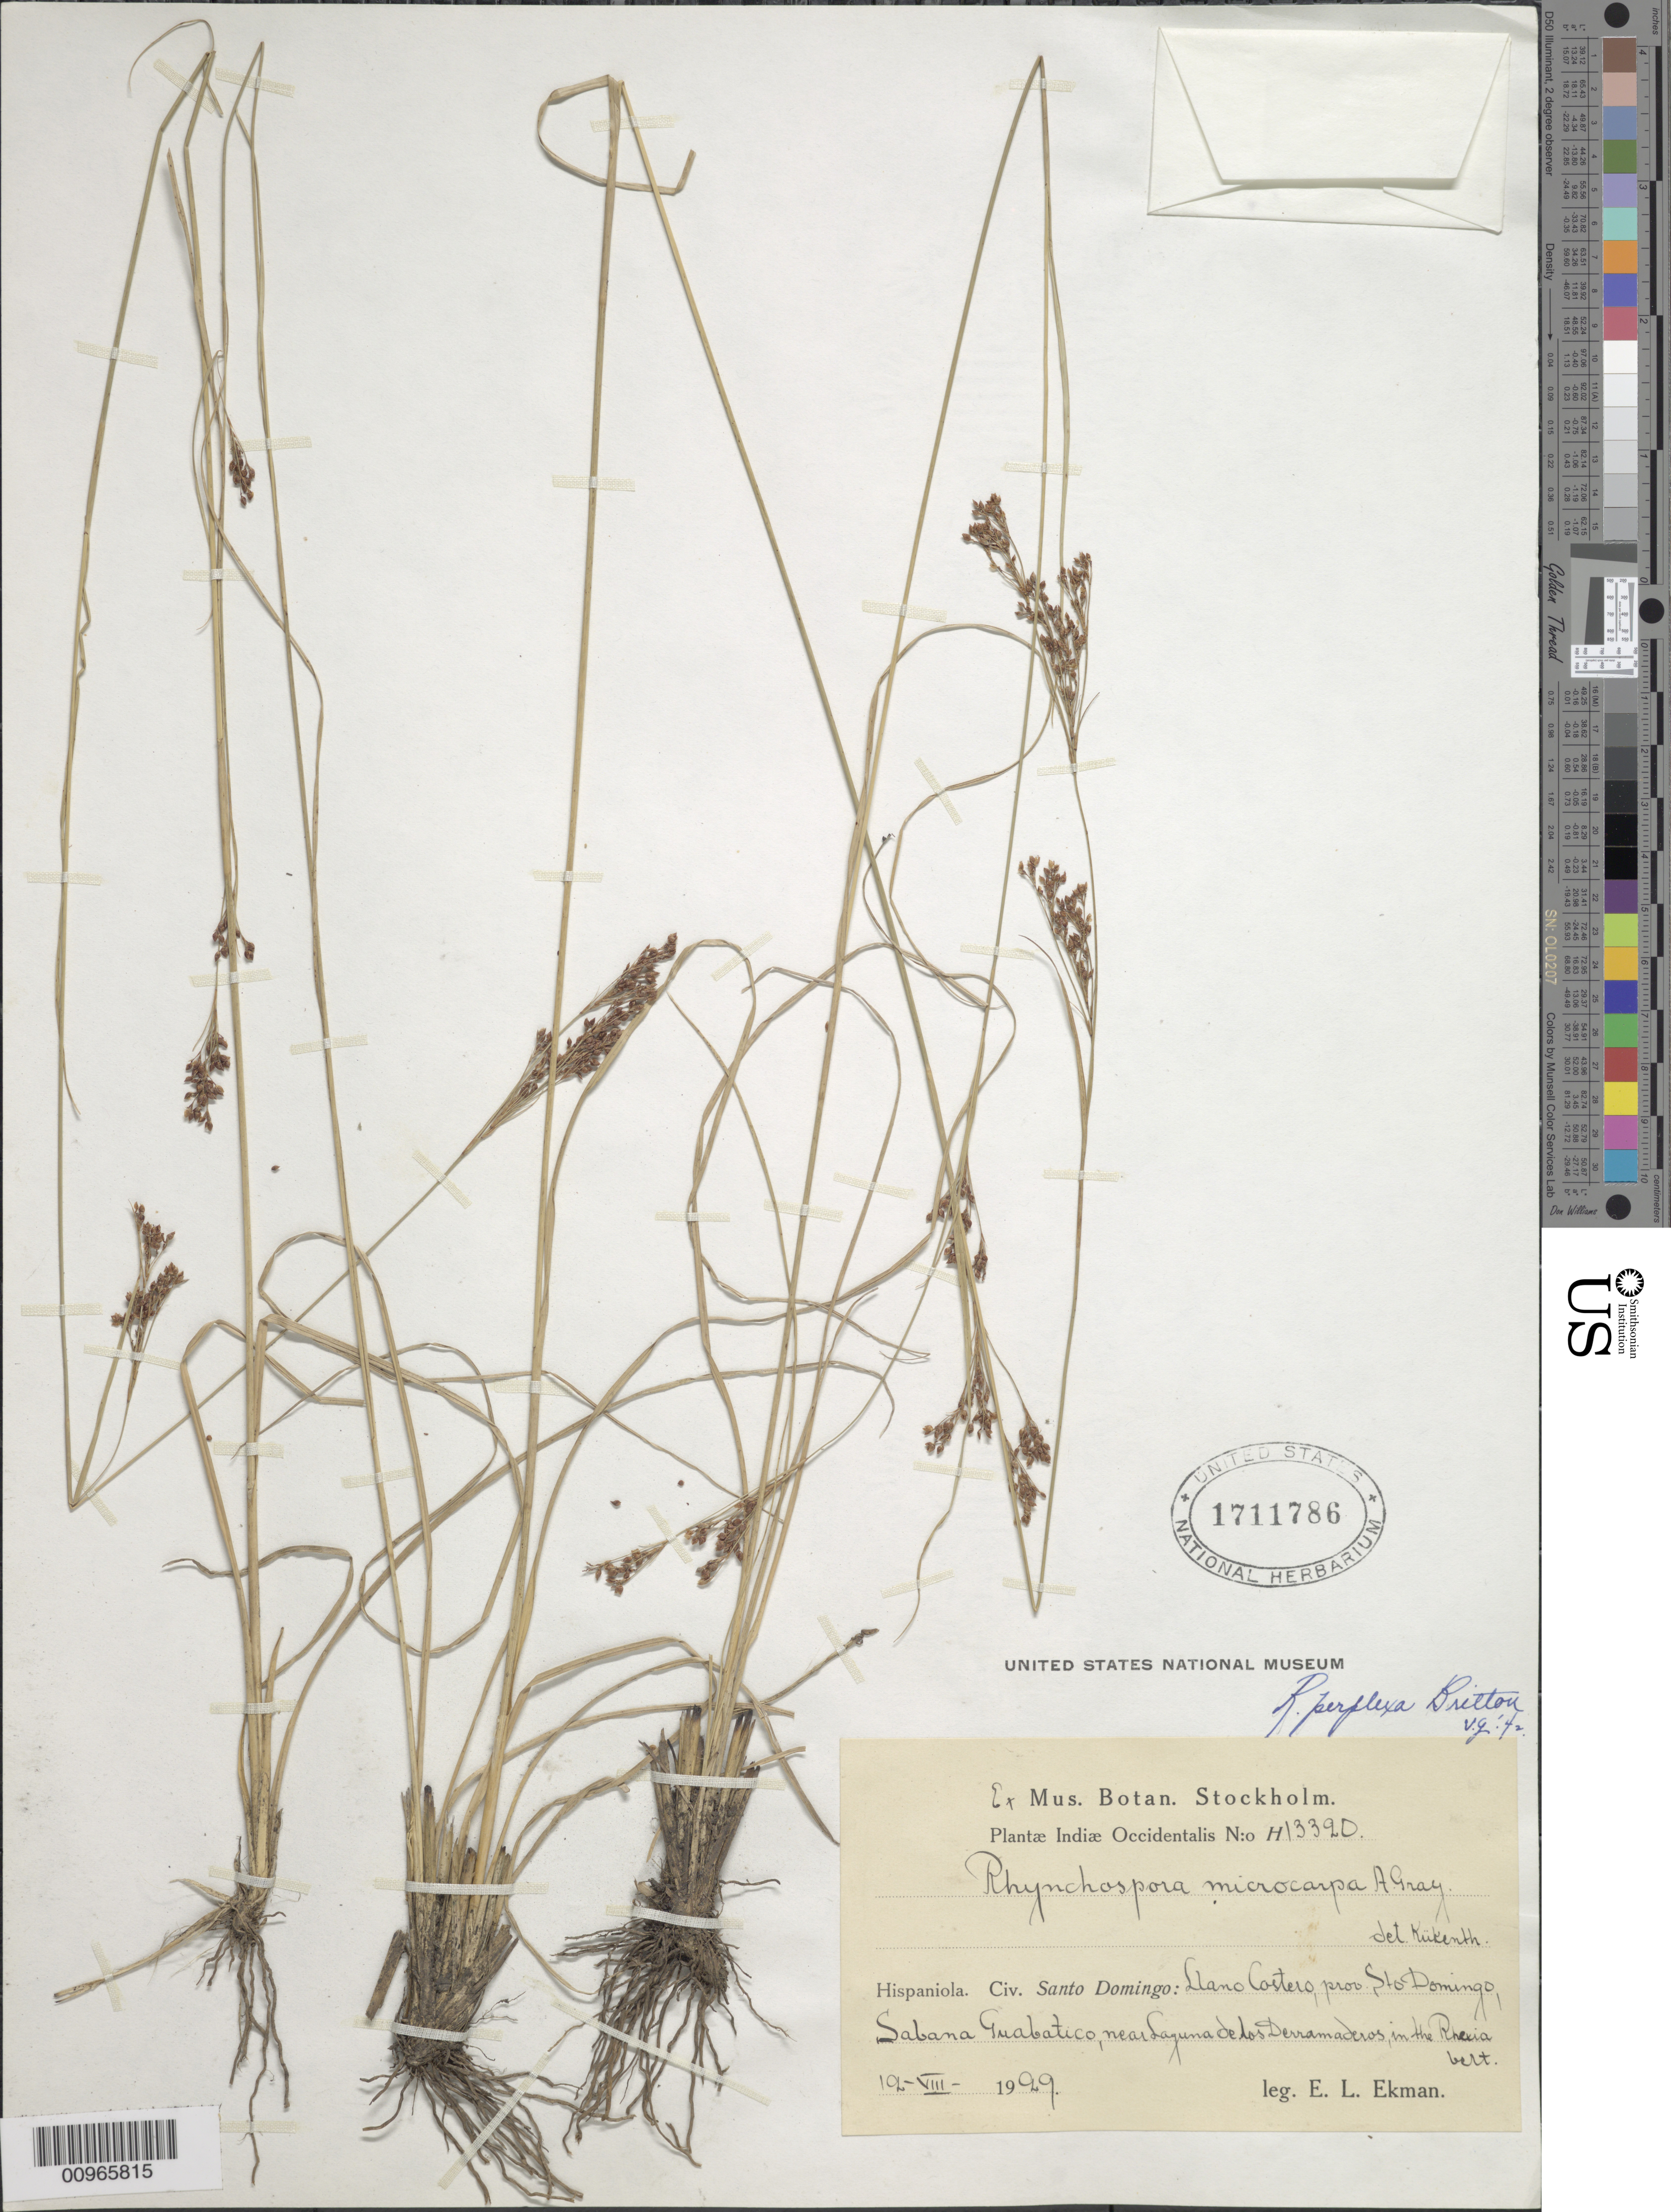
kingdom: Plantae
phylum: Tracheophyta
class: Liliopsida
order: Poales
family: Cyperaceae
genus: Rhynchospora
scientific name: Rhynchospora perplexa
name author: Britton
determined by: Gale, S.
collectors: E. L. Ekman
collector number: H 13320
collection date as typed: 12 Aug 1929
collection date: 1929-08-12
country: Dominican Republic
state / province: Santo Domingo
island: Hispaniola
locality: Llano Costero, Sabana Guabatico, near Laguna de los Derramaderos, in the Rhexia belt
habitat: In the Rhexia belt near laguna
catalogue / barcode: US 1711786